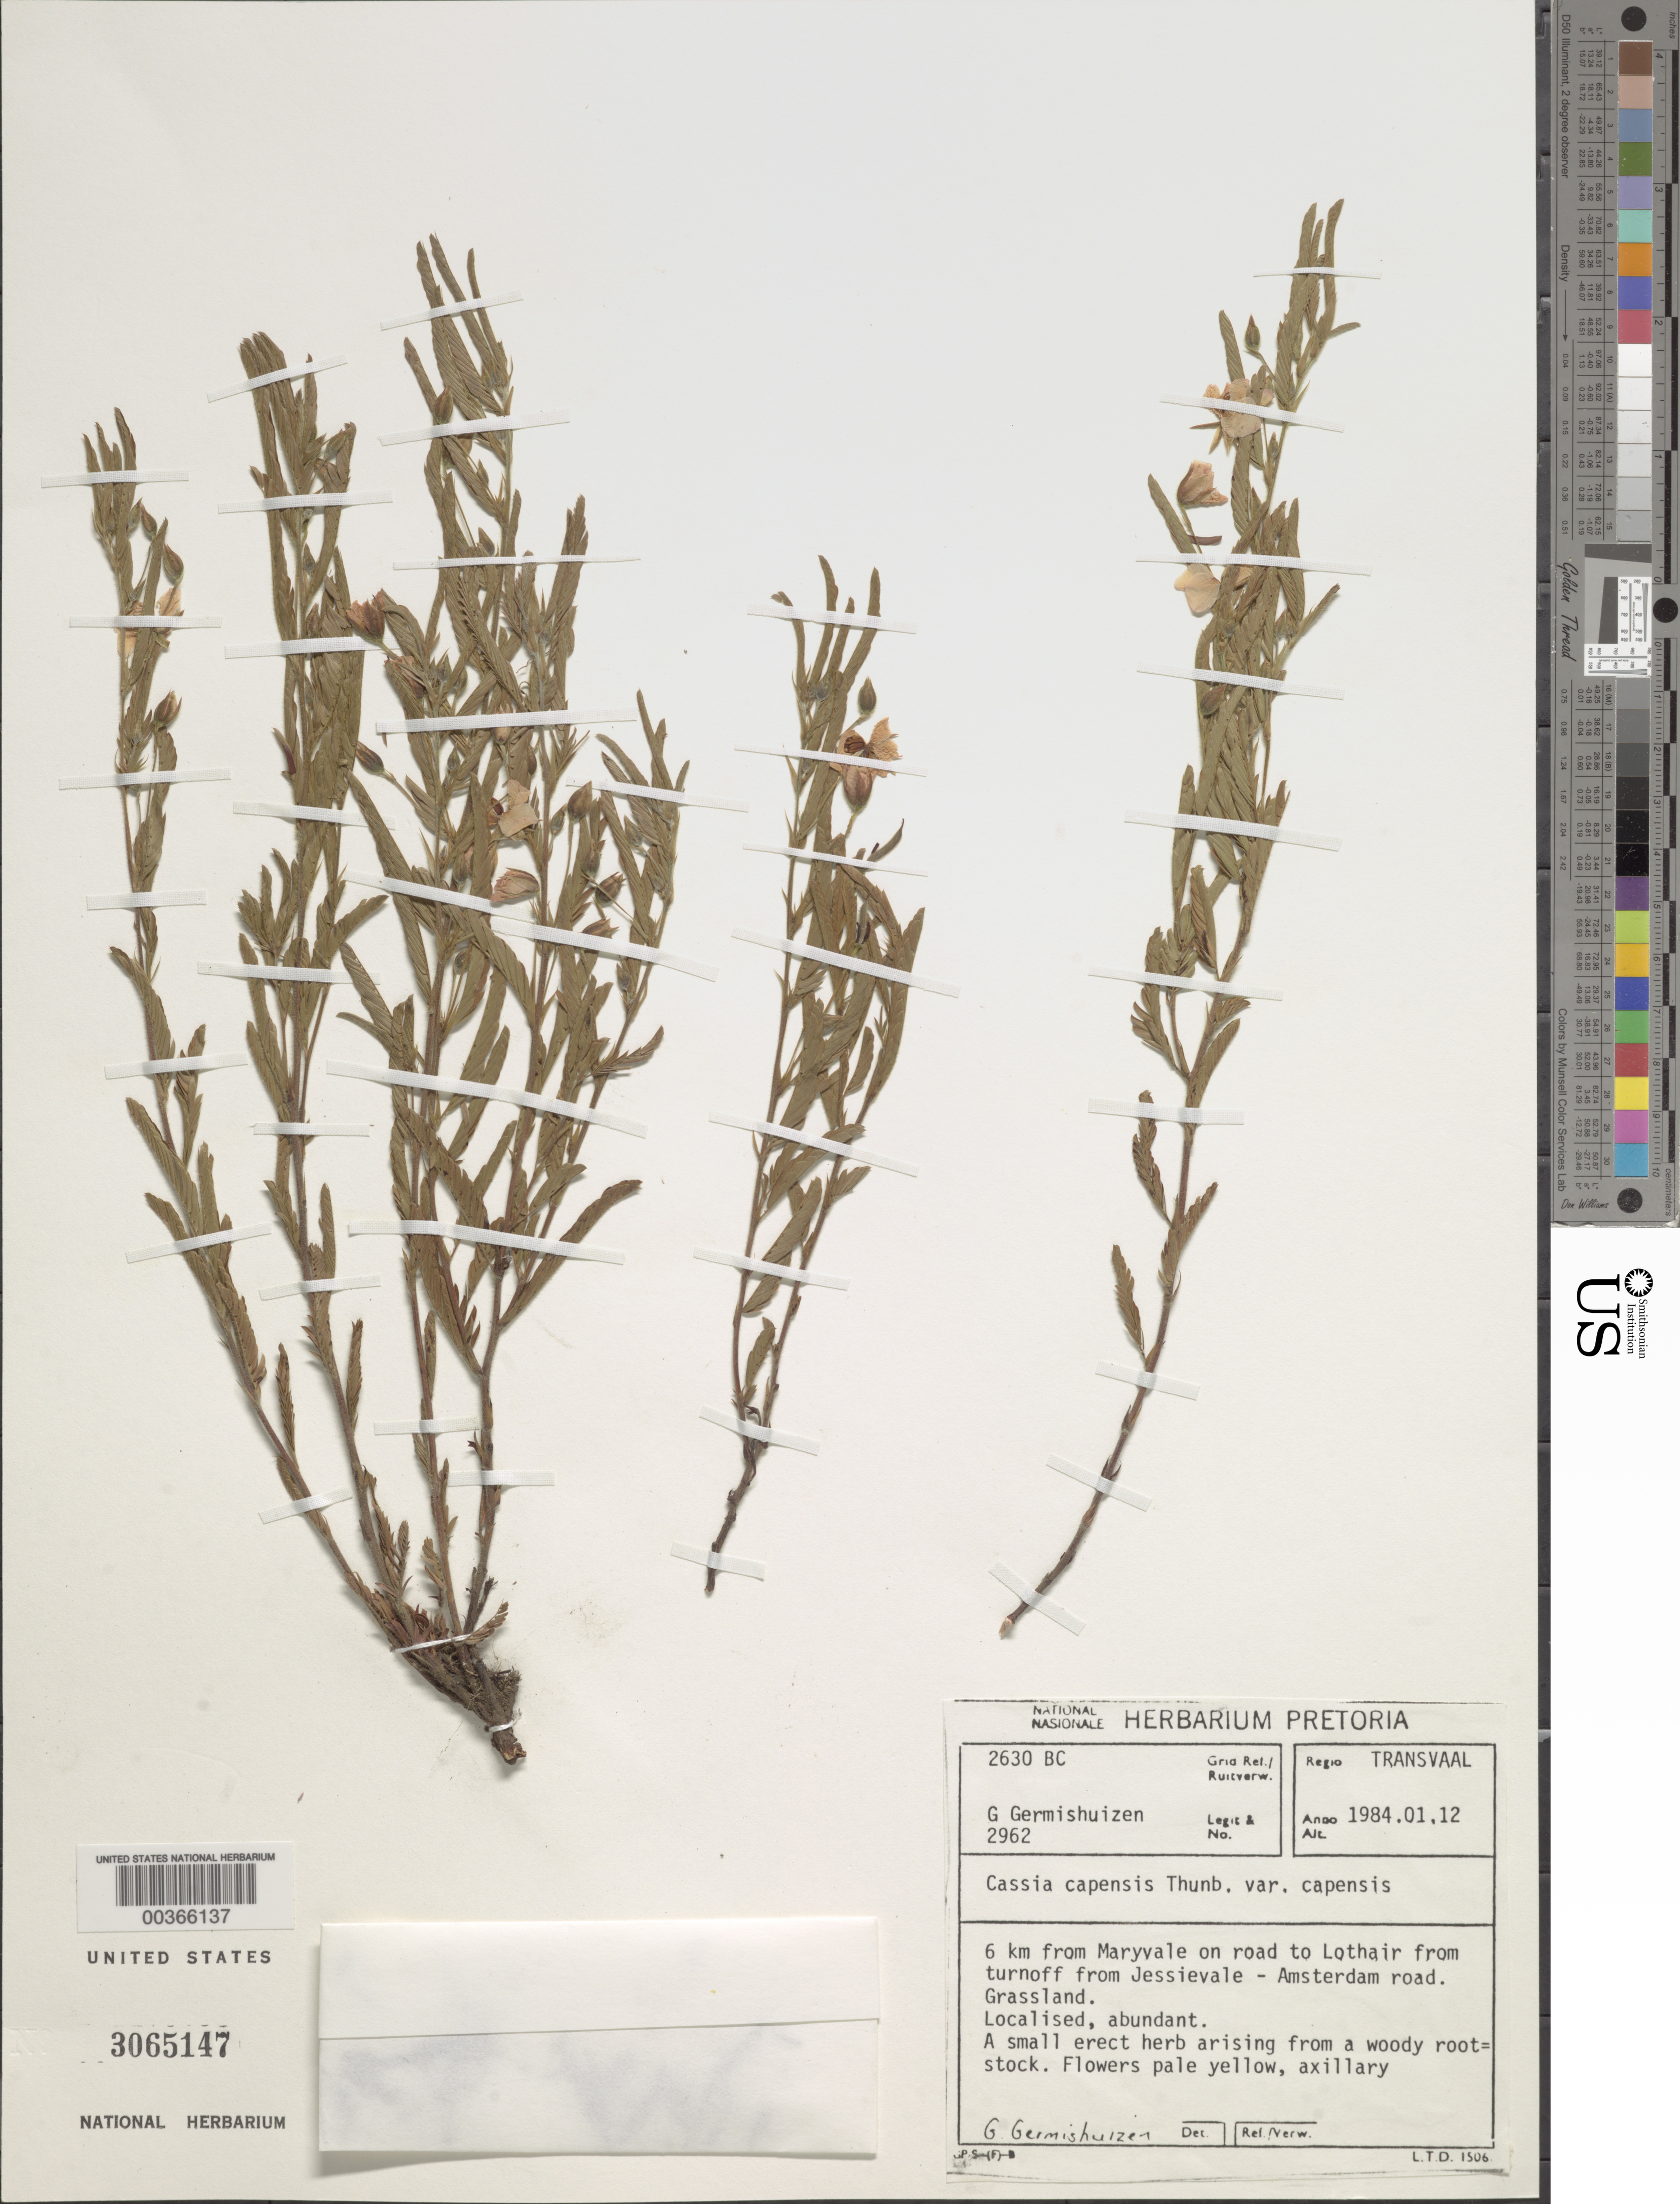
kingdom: Plantae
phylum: Tracheophyta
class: Magnoliopsida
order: Fabales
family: Fabaceae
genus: Senna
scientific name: Senna capensis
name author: (Thunb.) E. Mey.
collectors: G. Germishuizen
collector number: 2962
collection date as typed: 01 Dec 1984 or 12 Jan 1984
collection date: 1984-01-12 or 1984-12-01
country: South Africa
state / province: Mpumalanga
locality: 6 km from maryvale on road to lothair from turnoff from jessievale-amsterdam road. Transvaal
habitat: Grassland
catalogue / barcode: US 3065147